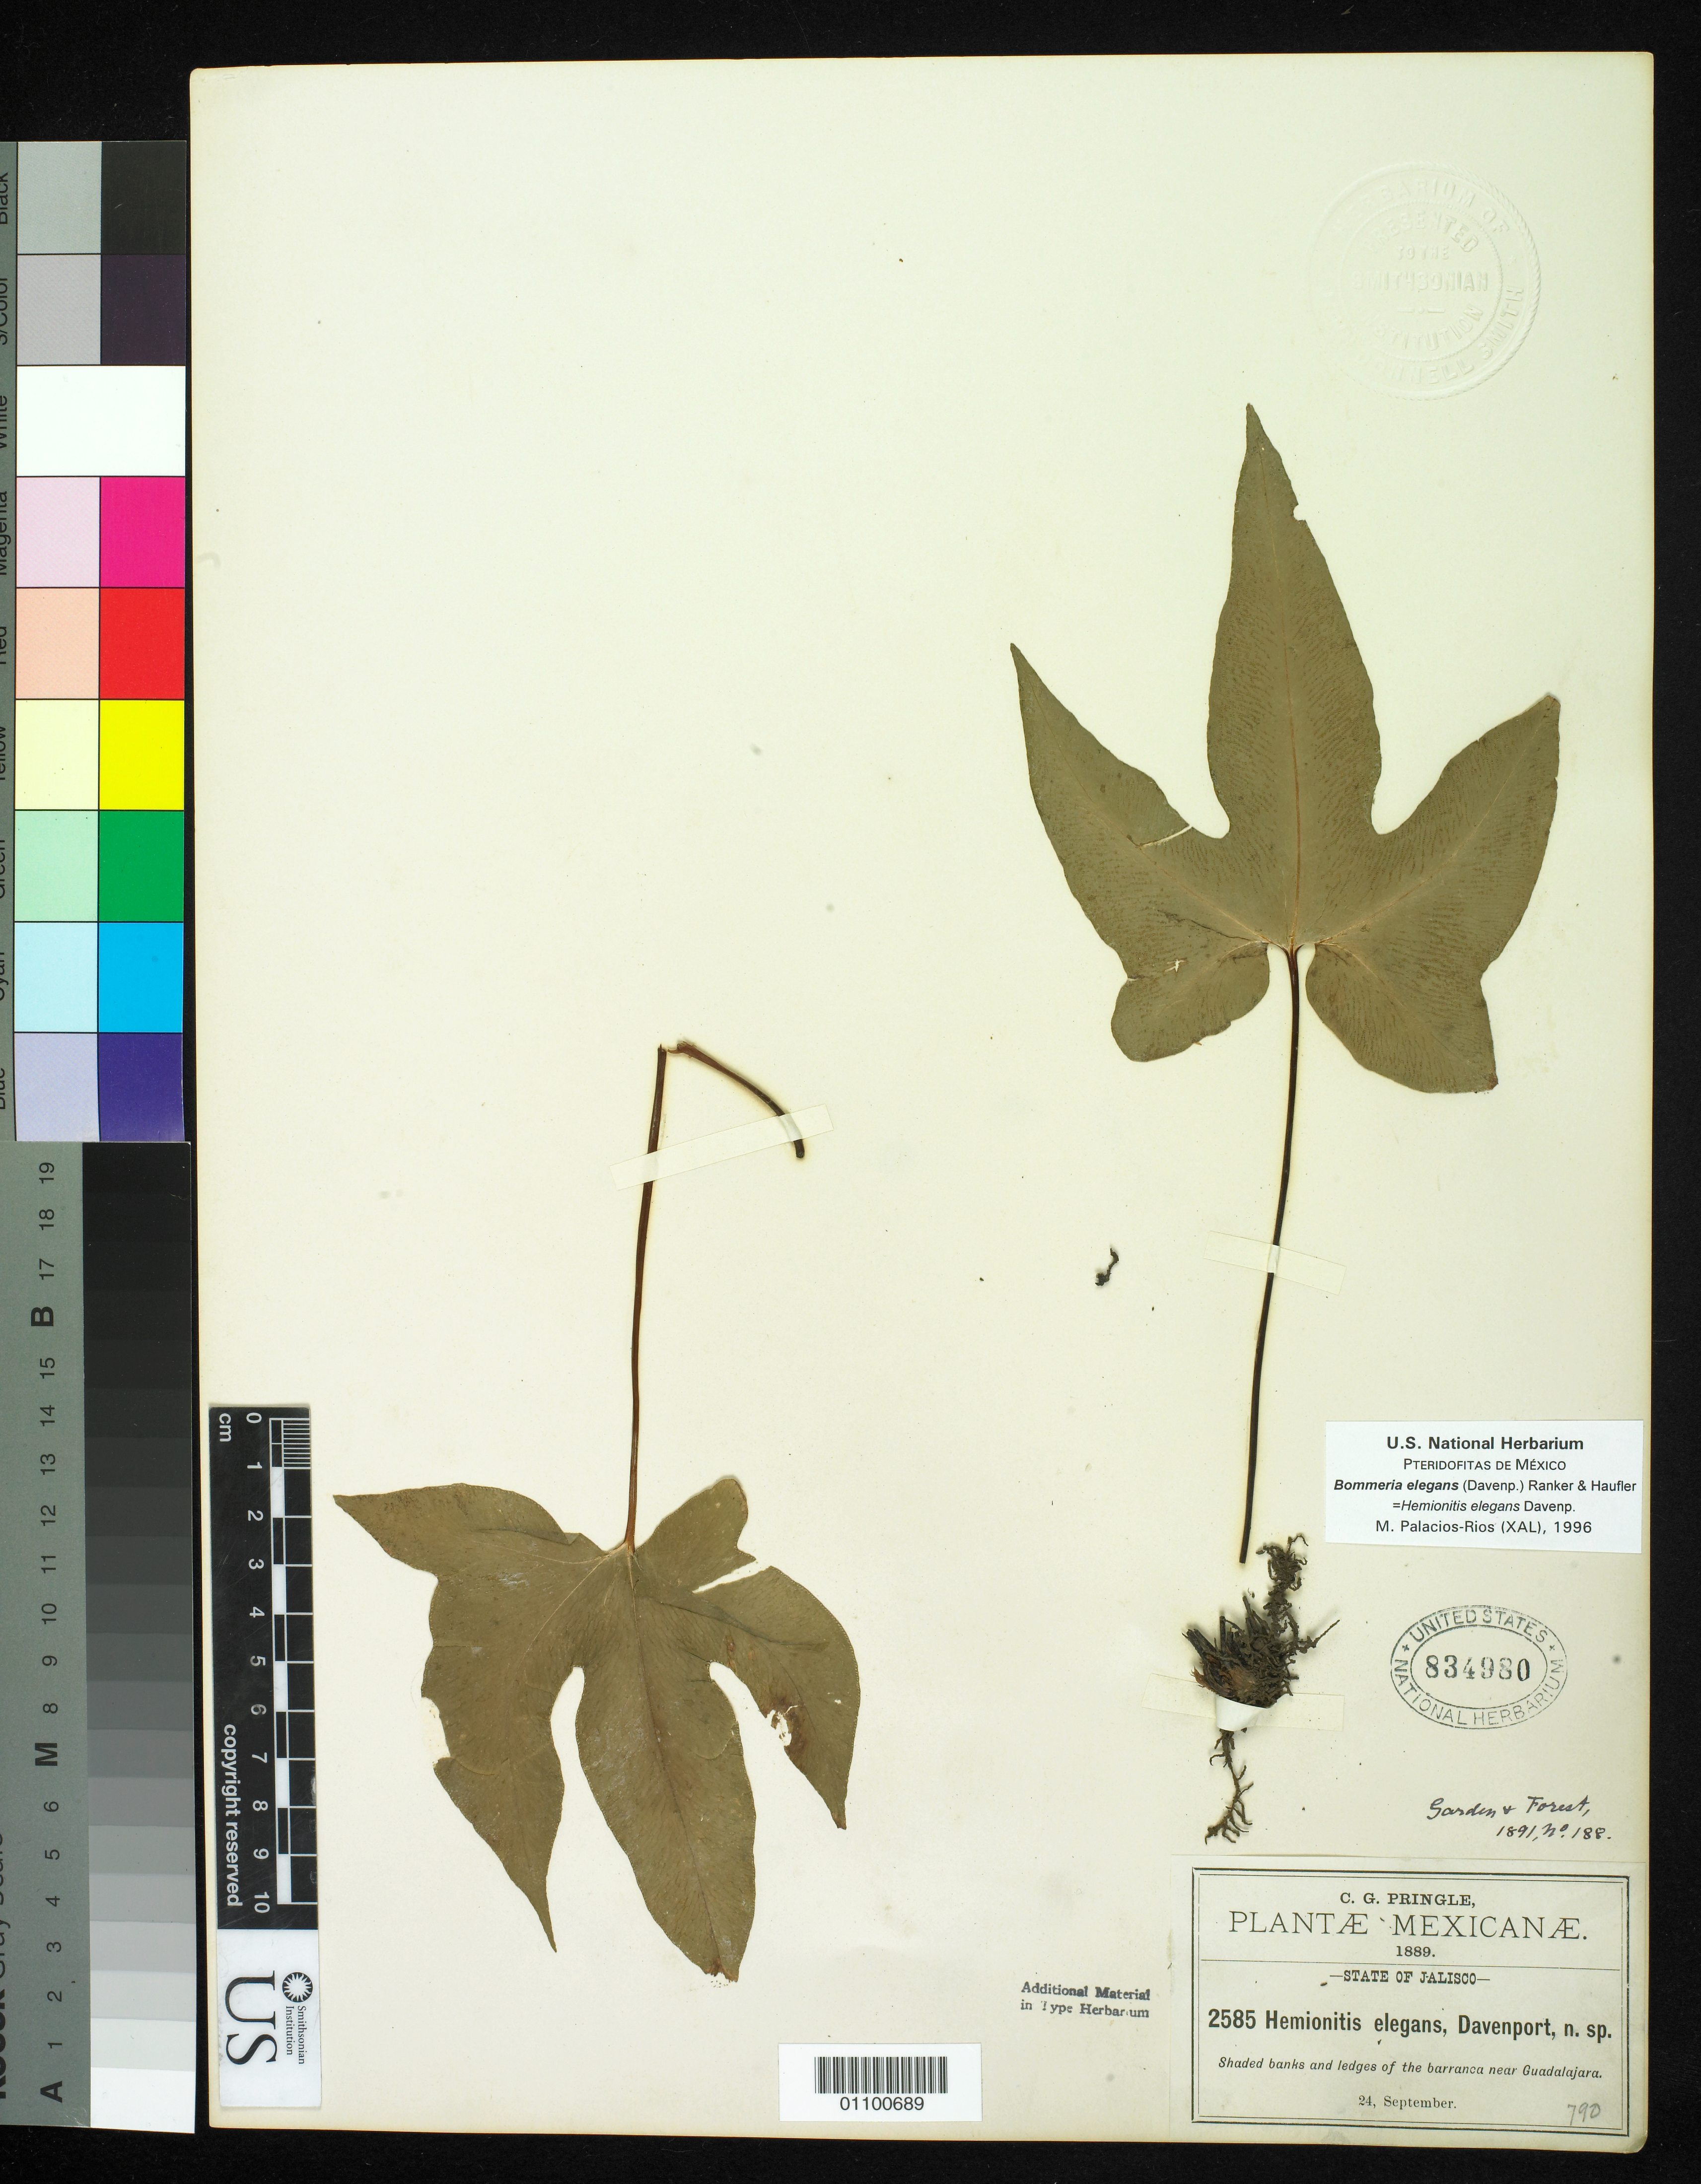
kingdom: Plantae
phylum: Tracheophyta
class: Polypodiopsida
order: Polypodiales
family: Pteridaceae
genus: Hemionitis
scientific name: Hemionitis elegans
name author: Davenp.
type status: Type Collection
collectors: C. G. Pringle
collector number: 2585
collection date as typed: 24 Sep 1889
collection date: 1889-09-24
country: Mexico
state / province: Jalisco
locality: Barranca near Guadalajara.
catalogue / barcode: US 834980